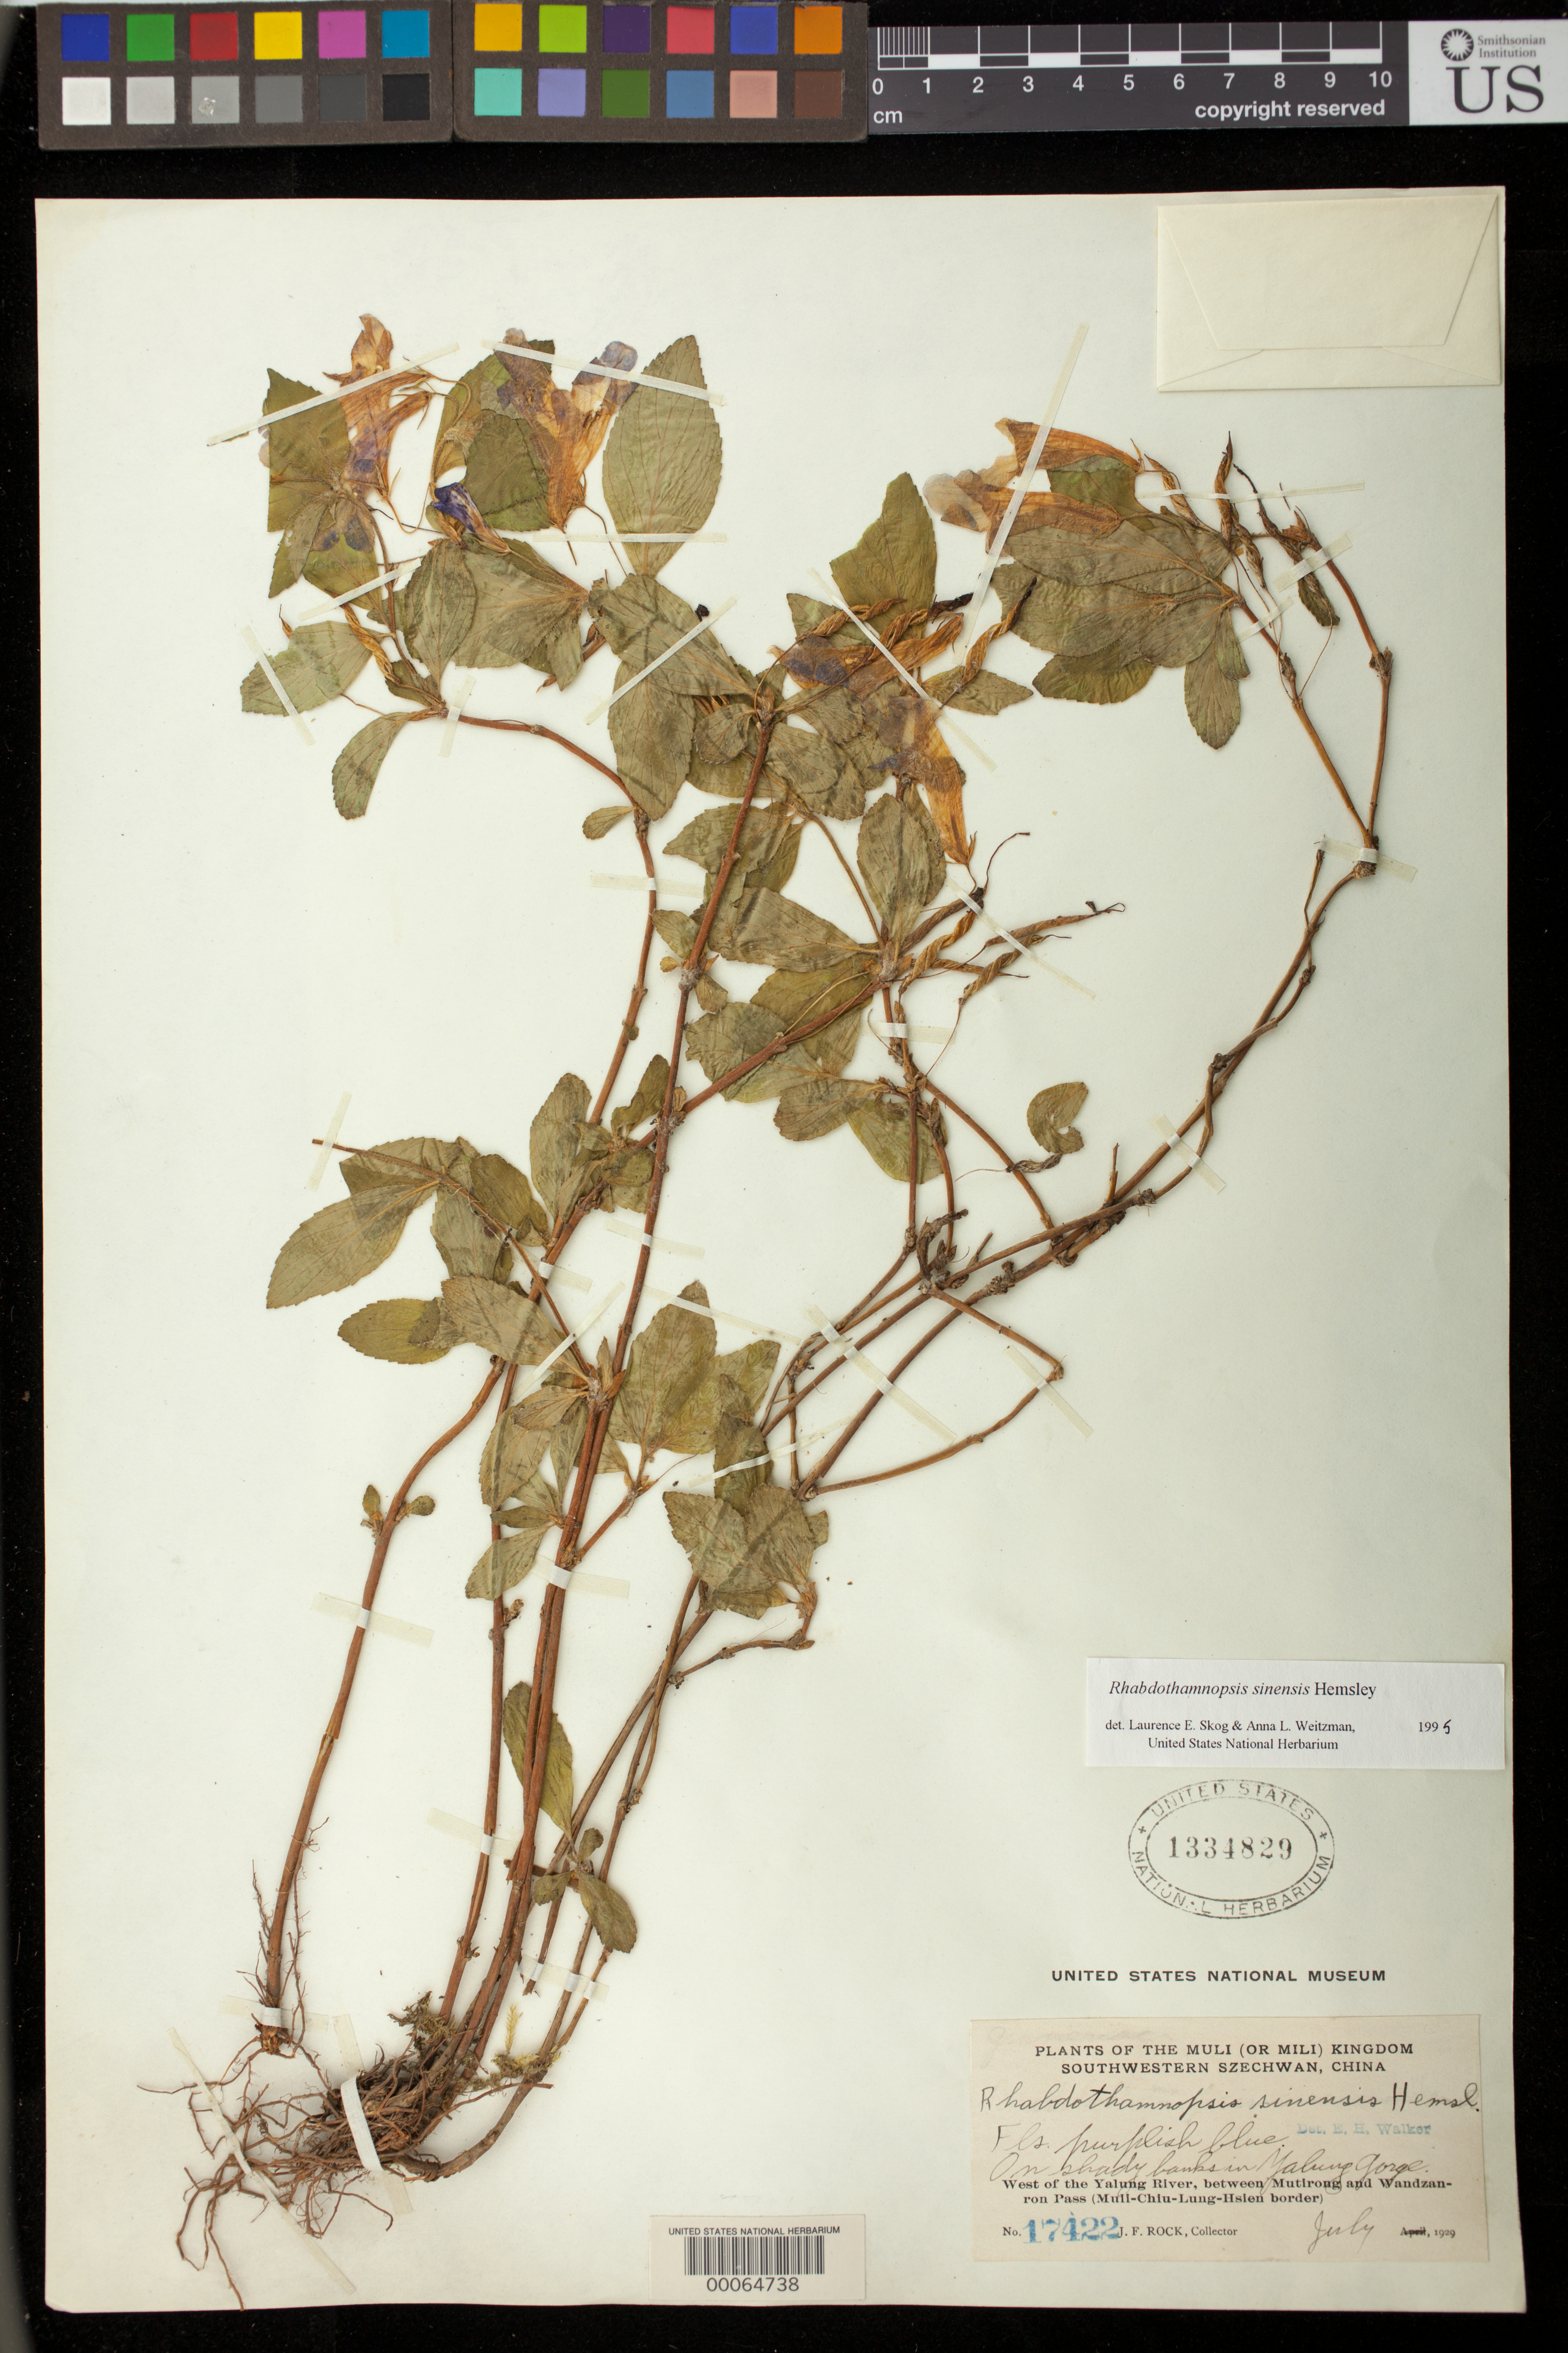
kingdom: Plantae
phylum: Tracheophyta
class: Magnoliopsida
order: Lamiales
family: Gesneriaceae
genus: Rhabdothamnopsis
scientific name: Rhabdothamnopsis sinensis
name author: Hemsl.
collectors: J. F. Rock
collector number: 17422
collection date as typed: Jul 1929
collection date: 1929-07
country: China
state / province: Sichuan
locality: Malung gorge, w of the yalung river, between mutirong and wandzanron pass, muli-chiu- lung-hsien border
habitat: Shady banks of gorge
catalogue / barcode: US 1334829